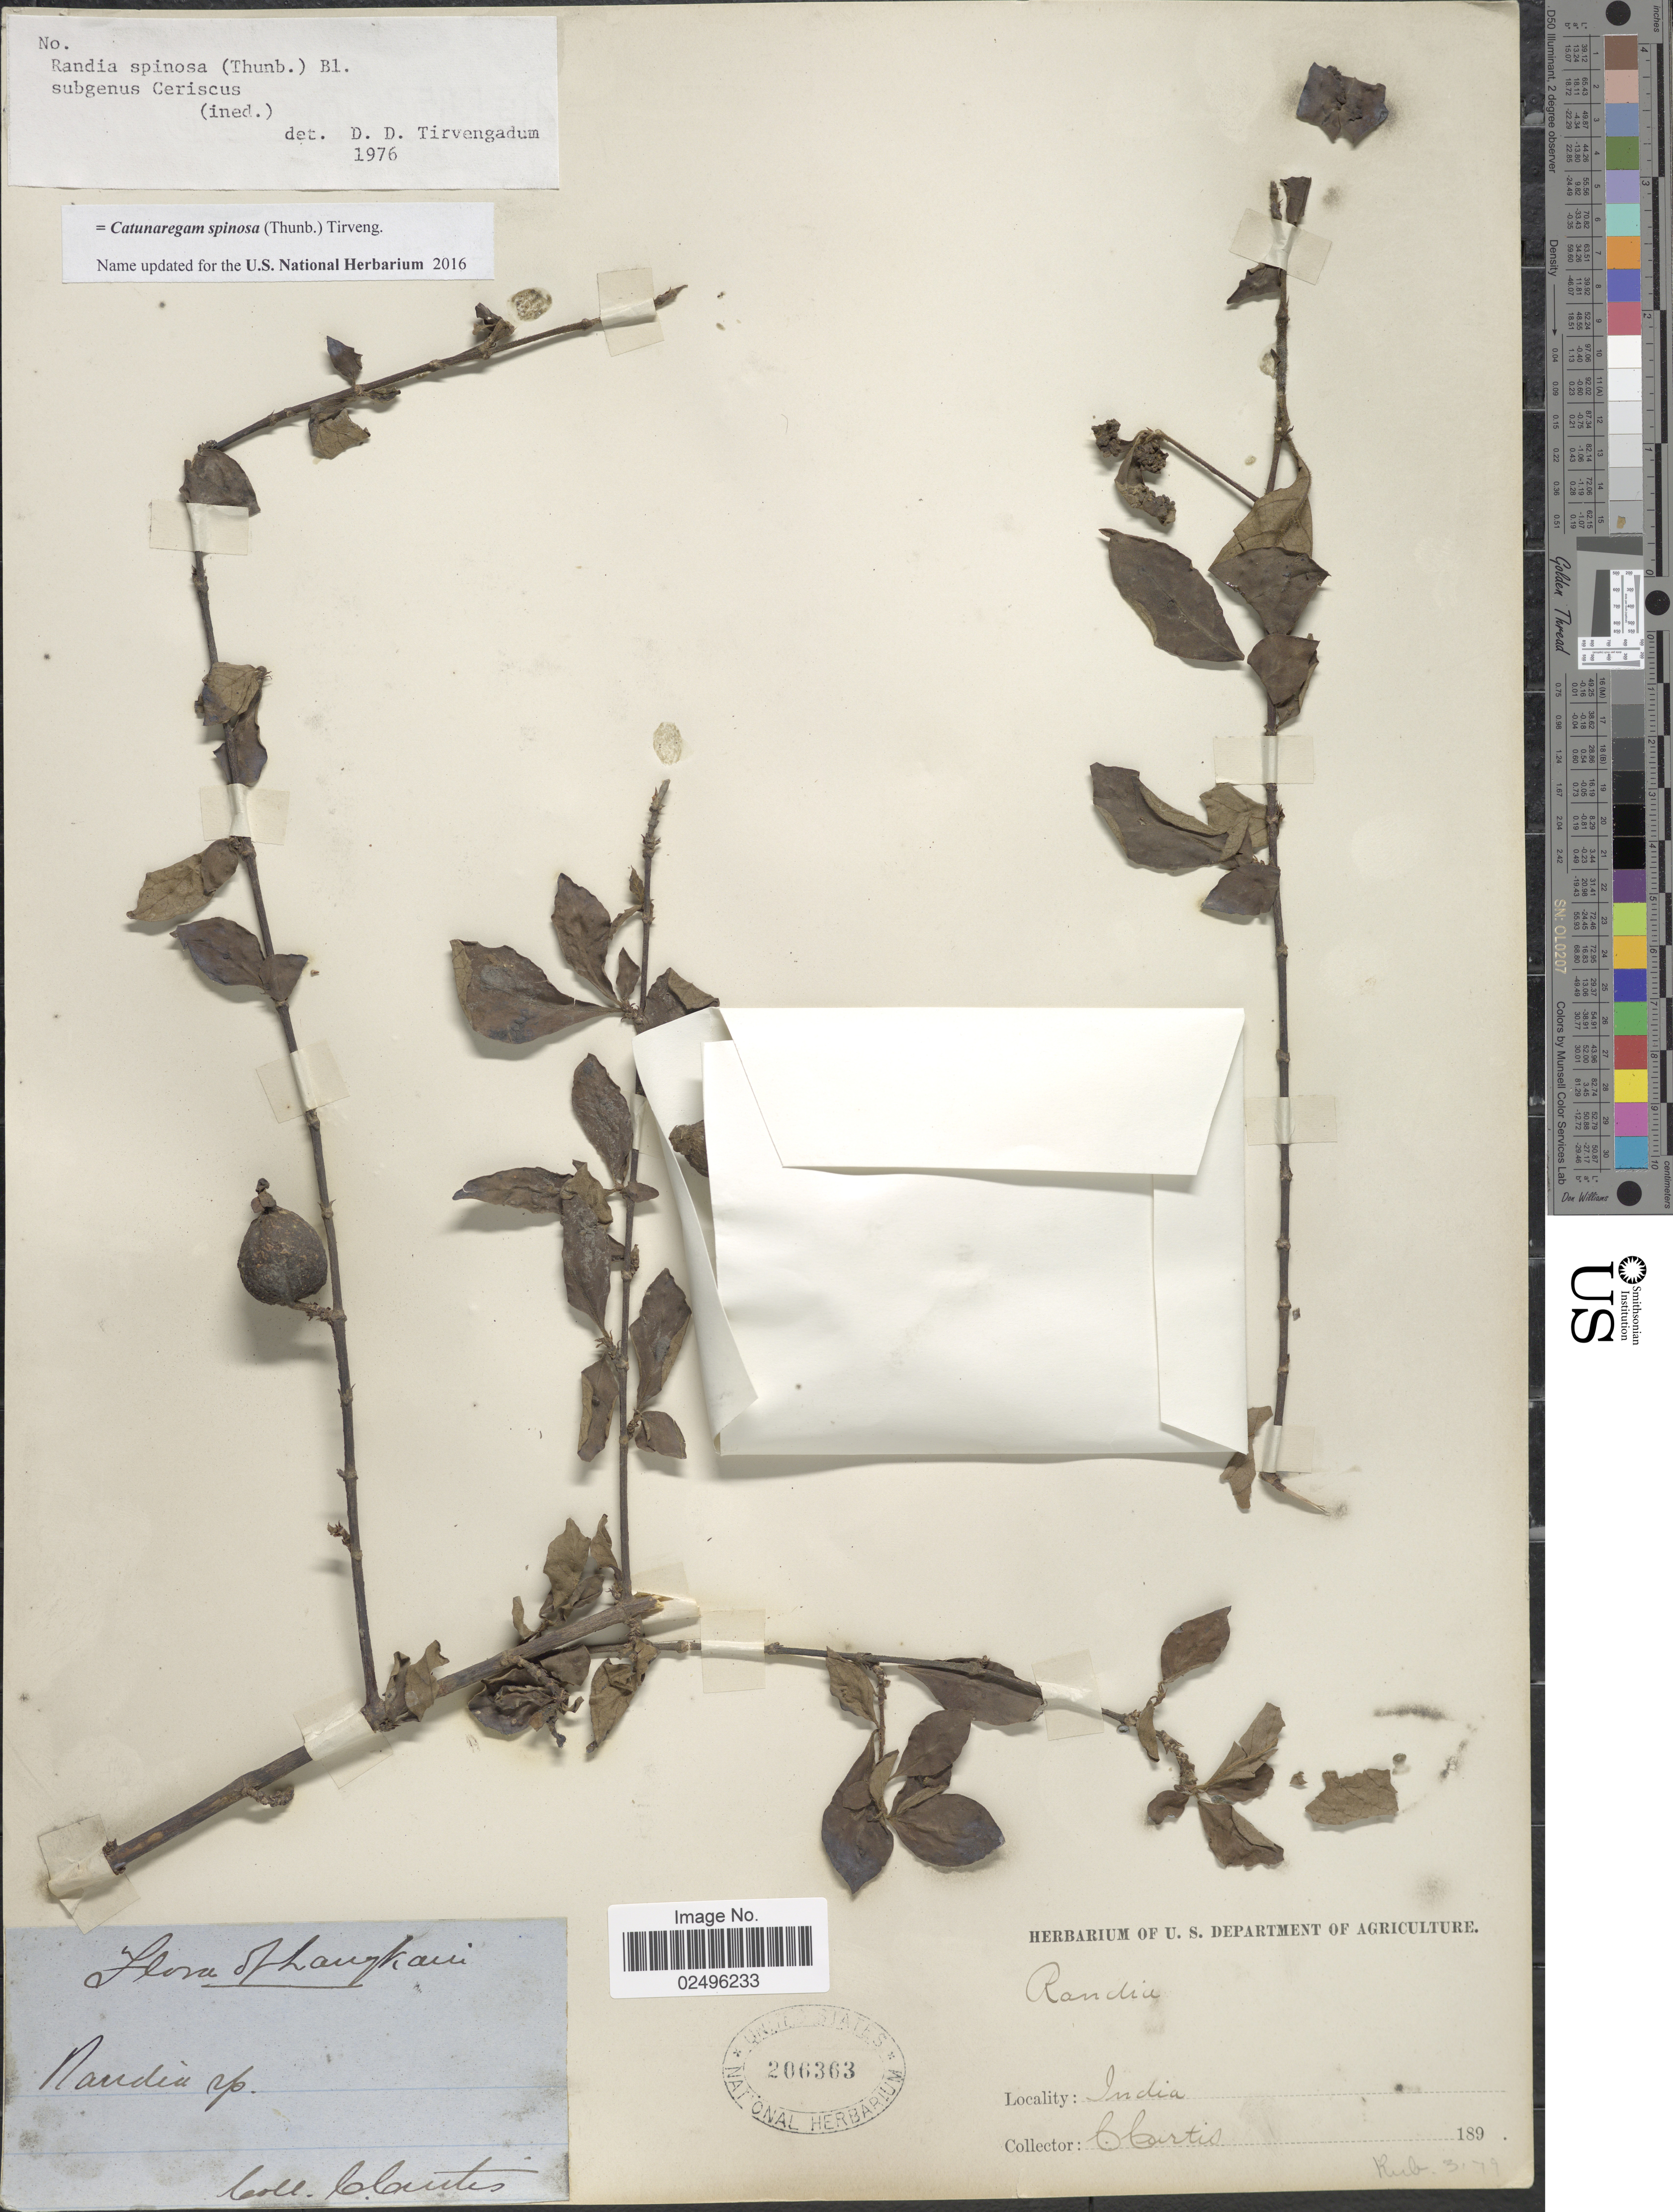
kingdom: Plantae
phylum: Tracheophyta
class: Magnoliopsida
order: Gentianales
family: Rubiaceae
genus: Catunaregam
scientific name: Catunaregam spinosa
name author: (Thunb.) Tirveng.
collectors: C. Curtis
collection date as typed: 189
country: Malaysia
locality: Laurkani [interpreted]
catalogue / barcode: US 206363